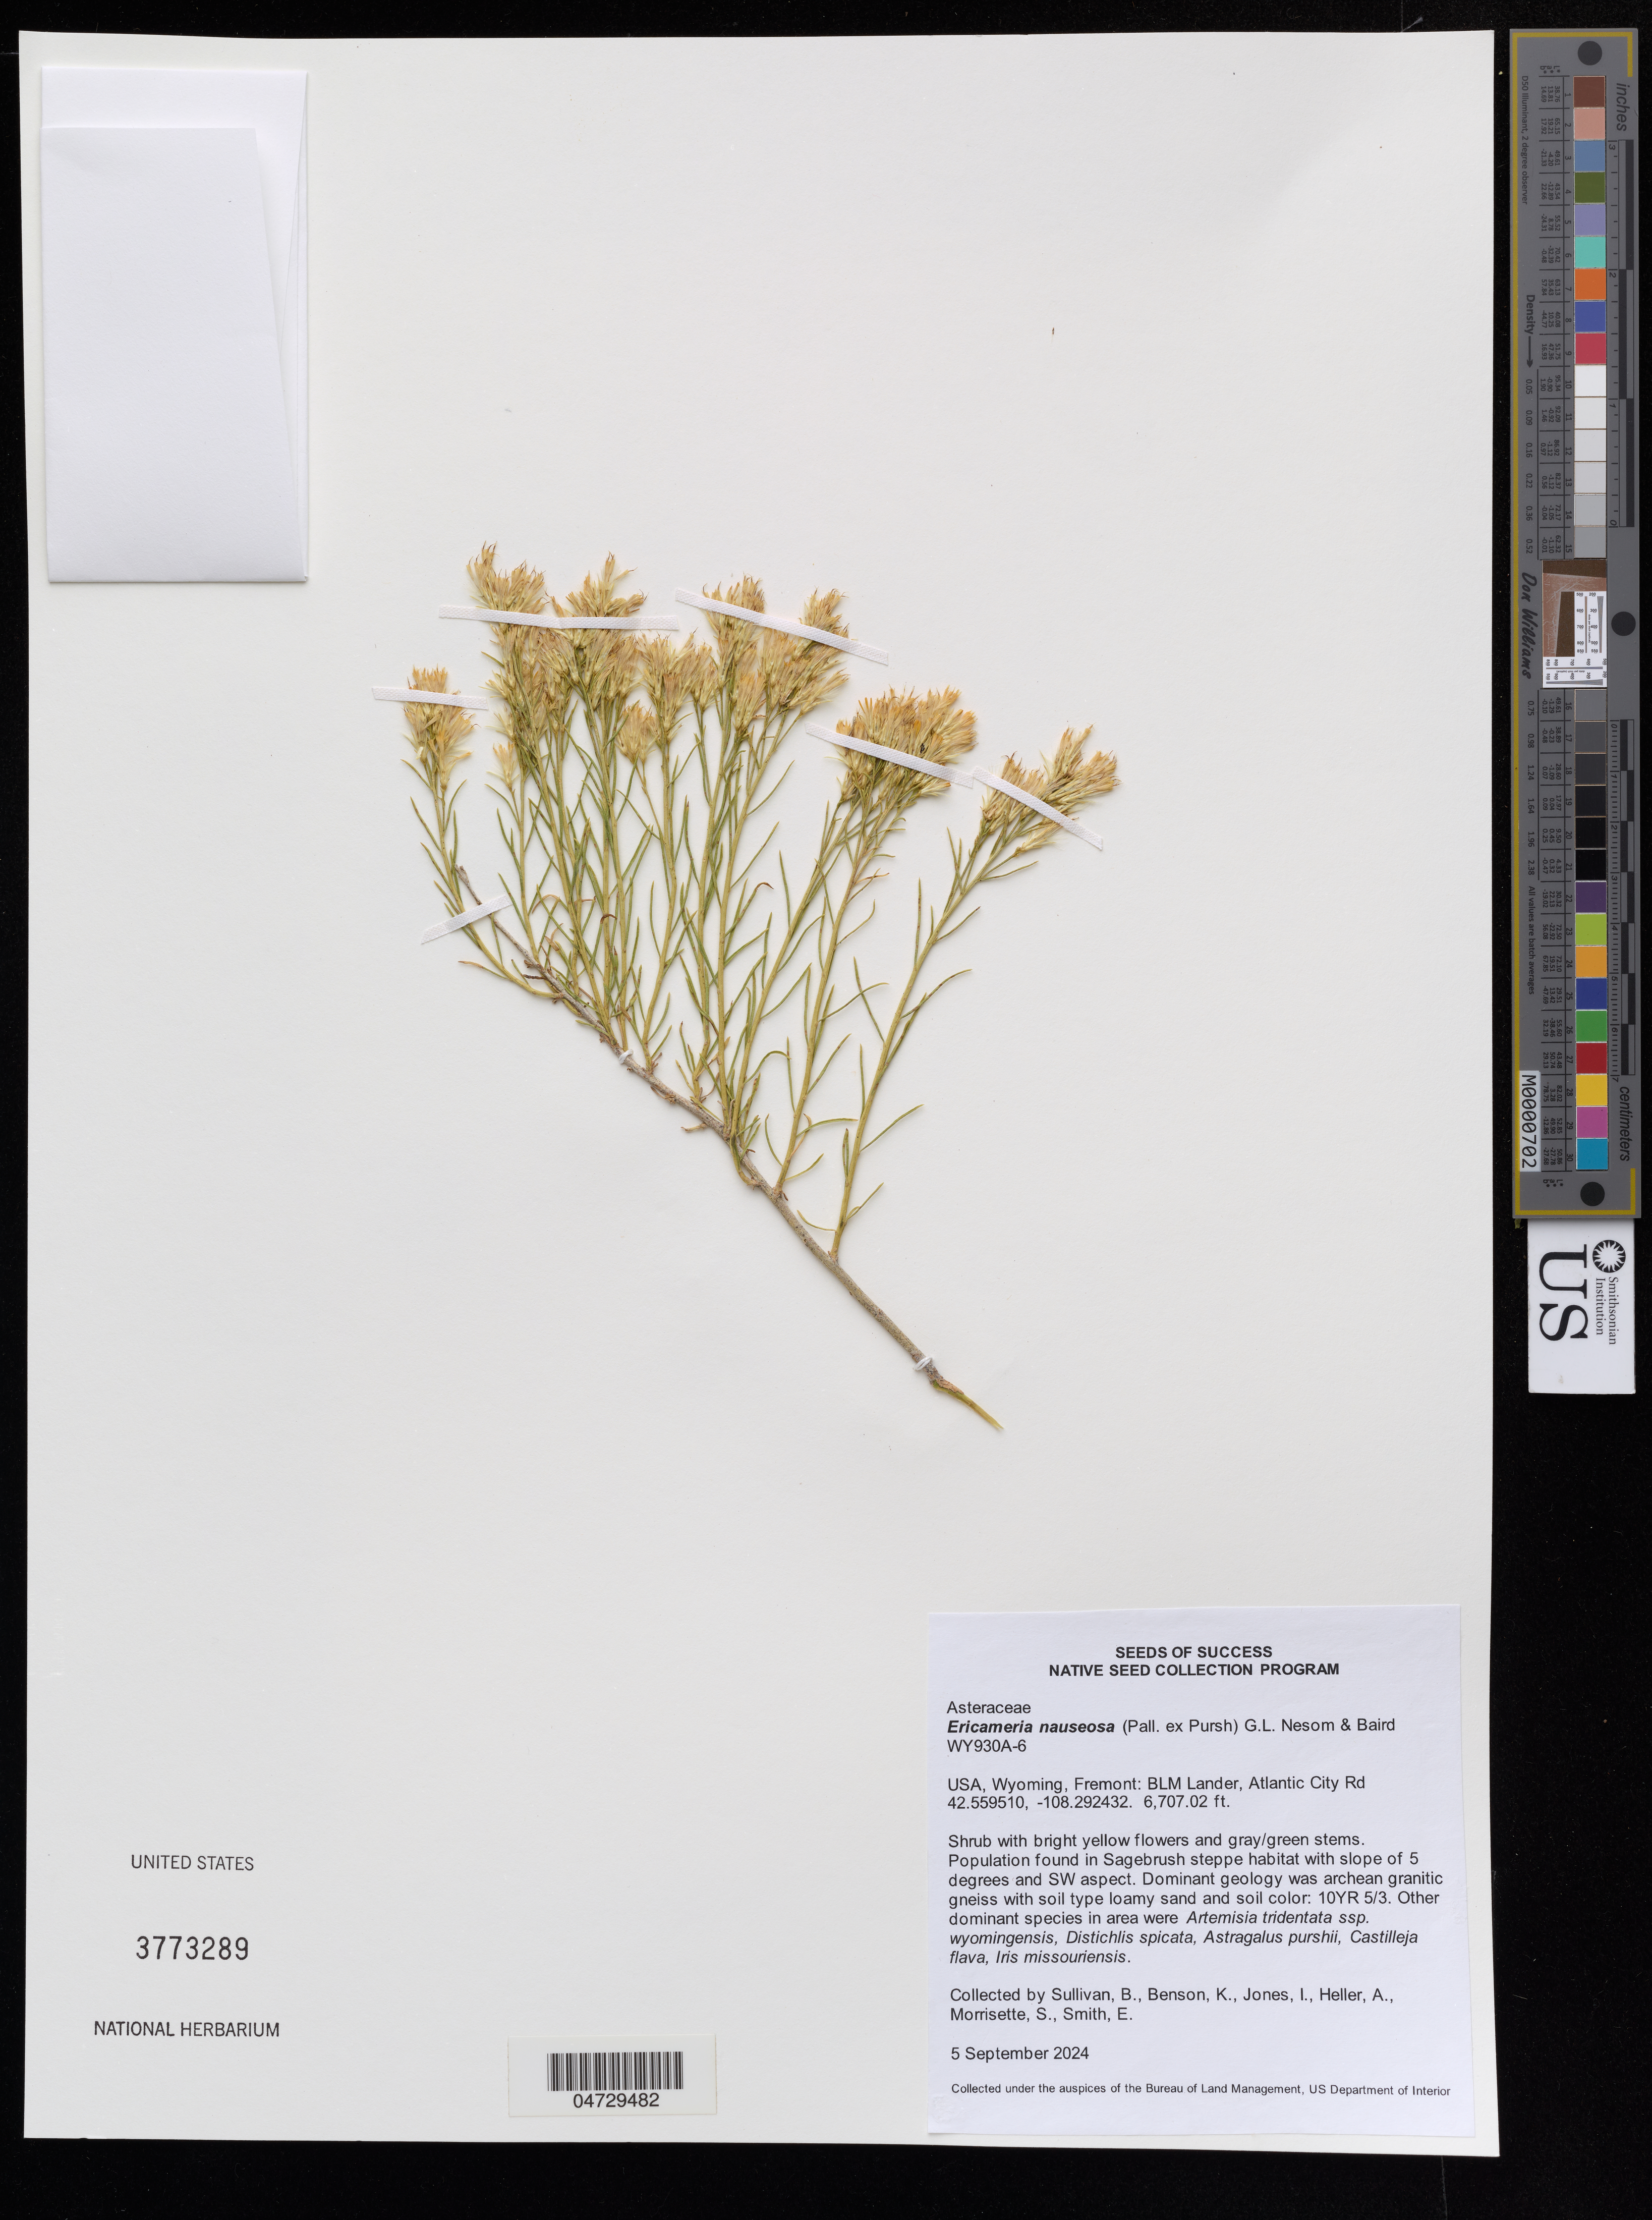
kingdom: Plantae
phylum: Tracheophyta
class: Magnoliopsida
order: Asterales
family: Asteraceae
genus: Ericameria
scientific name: Ericameria nauseosa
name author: (Pall. ex Pursh) G.L. Nesom & G.I. Baird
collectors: B. Sullivan, K. Benson, I. Jones & A. Heller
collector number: WY930A-6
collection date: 2024-09-05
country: United States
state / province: Wyoming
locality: Fremont: BLM Lander, Atlantic City Rd.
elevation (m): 2044.3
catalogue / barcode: US 3773289